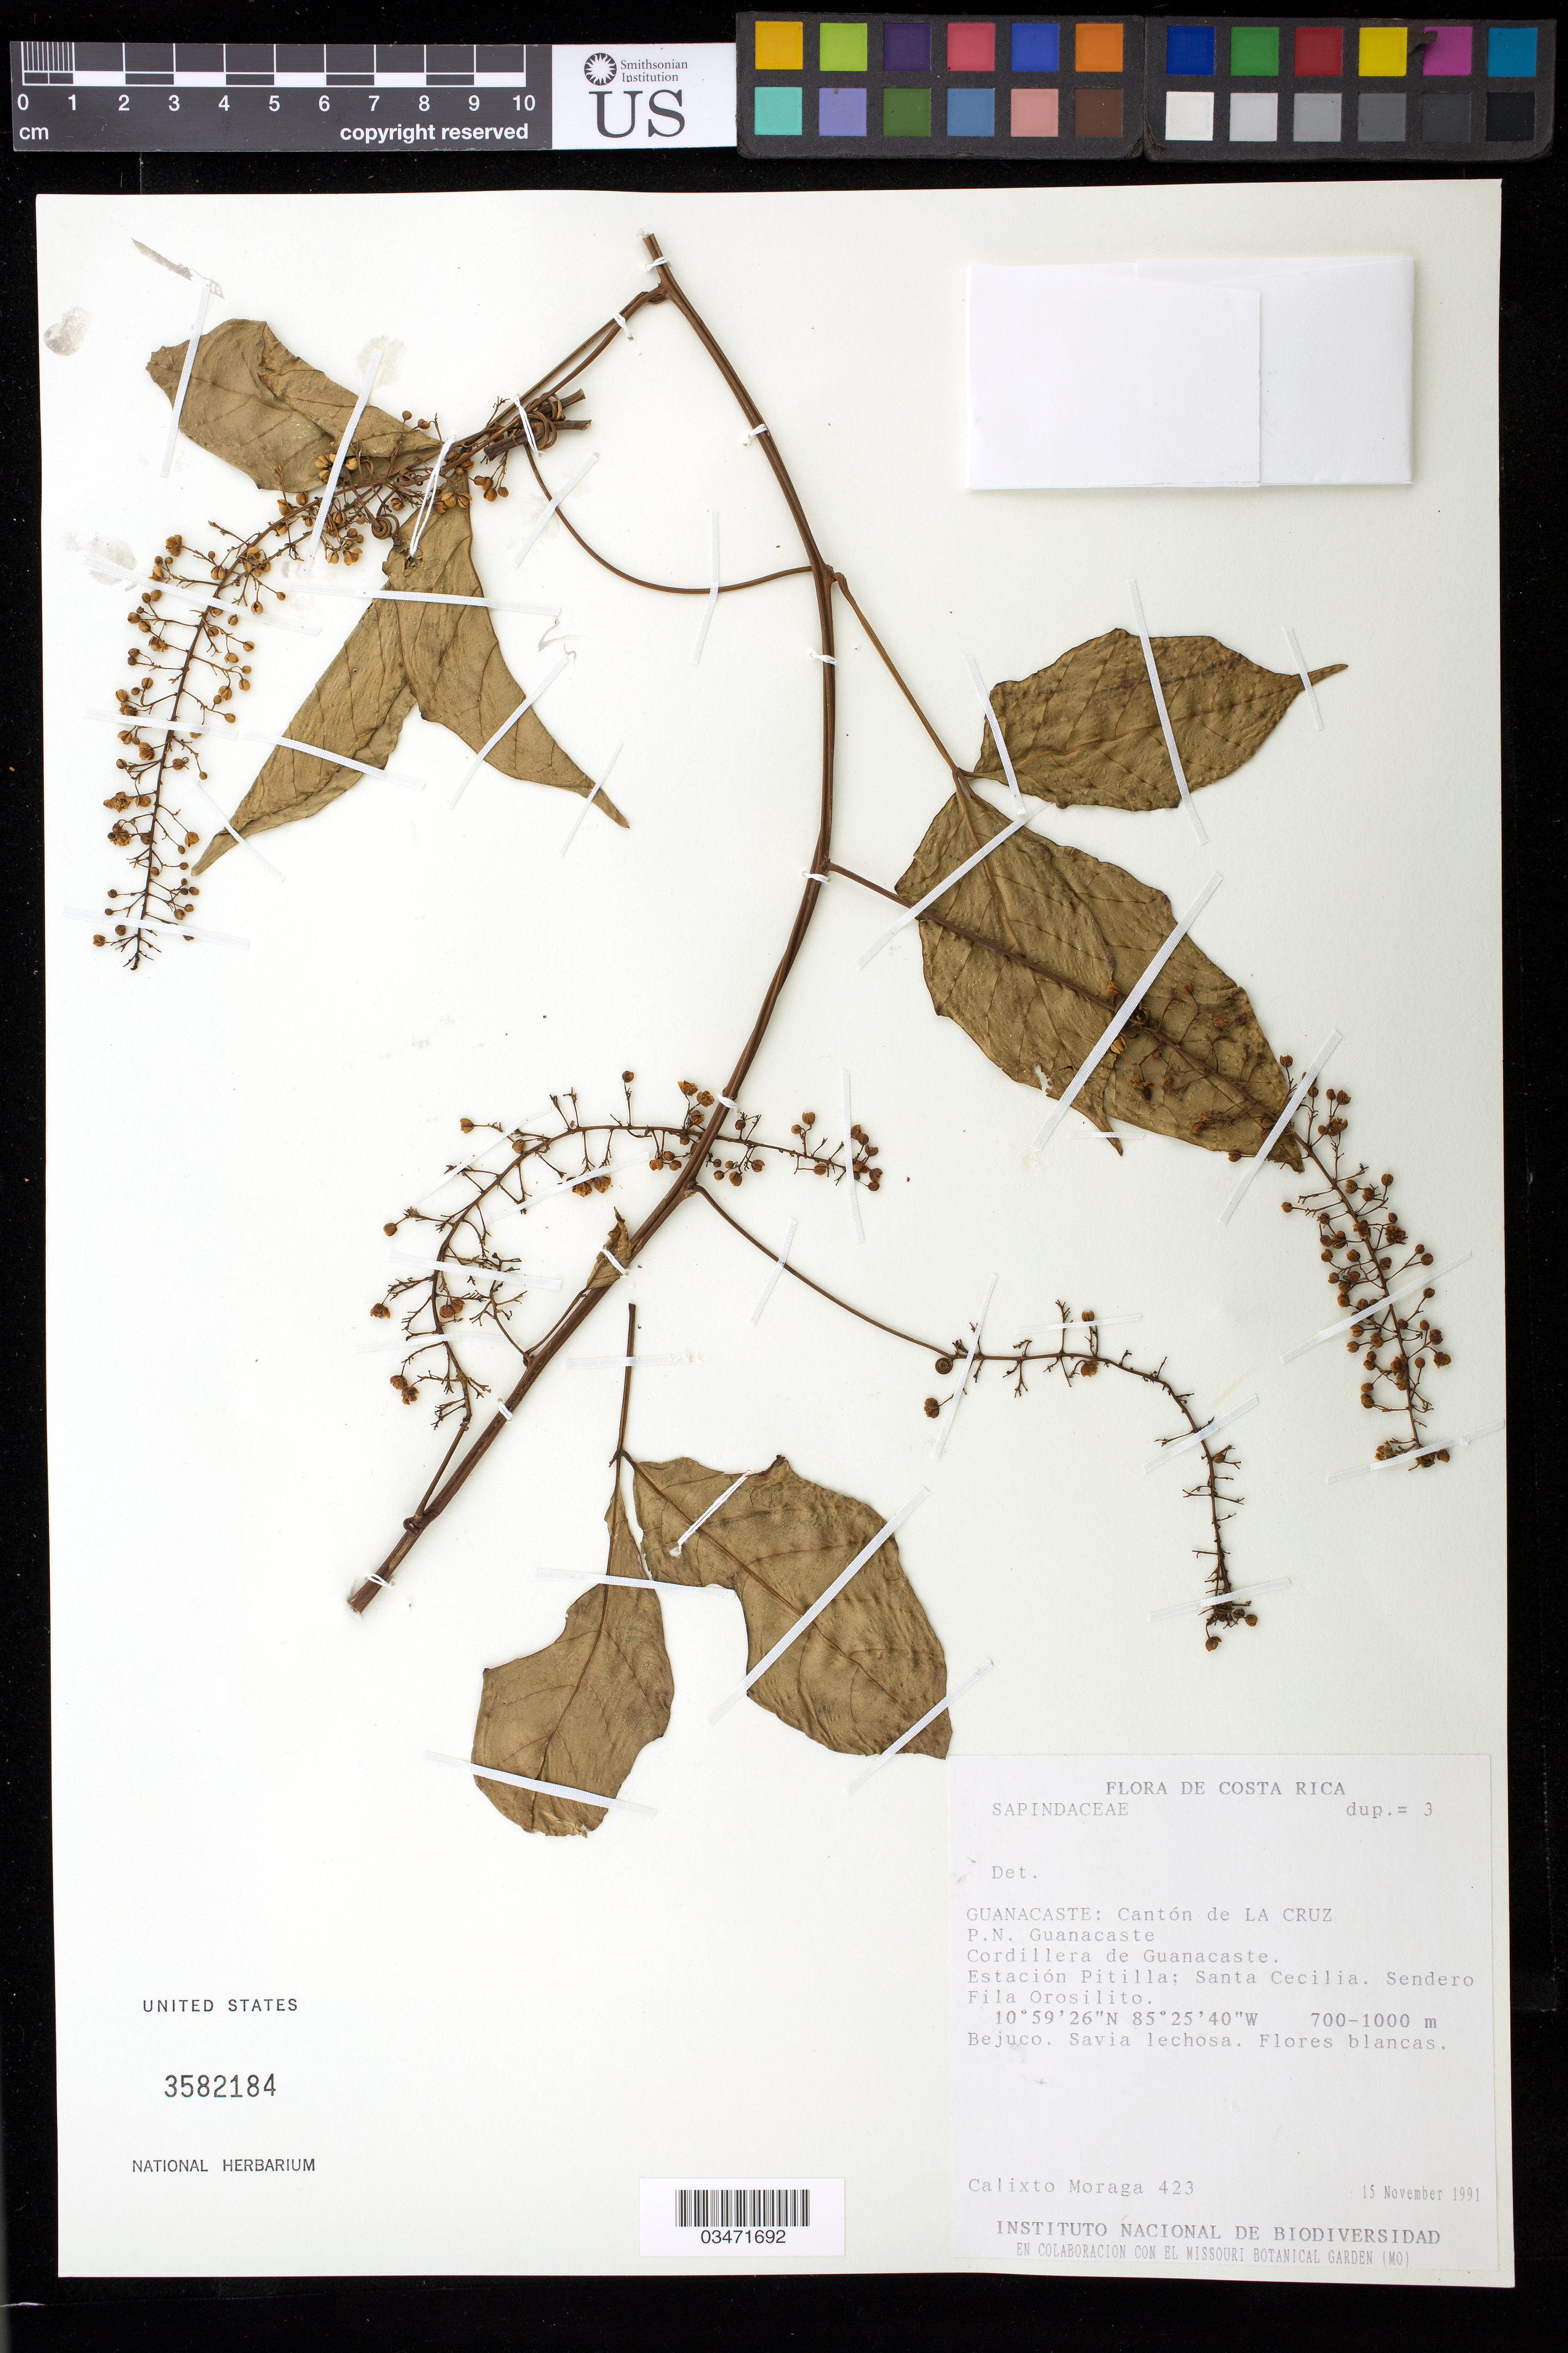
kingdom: Plantae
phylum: Tracheophyta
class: Magnoliopsida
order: Sapindales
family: Sapindaceae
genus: Paullinia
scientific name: Paullinia austin-smithii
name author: Standl.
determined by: Acevedo-Rodriguez, P., (US), Smithsonian Institution - National Museum of Natural History (UNITED STATES)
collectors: C. Moraga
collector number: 423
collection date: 1991-11-15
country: Costa Rica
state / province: Guanacaste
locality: Cantón de La Cruz. P.N. Guanacaste. Cordillera de Guanacaste. Estación Pitilla; Santa Cecilia. Sendero Fila Orosilito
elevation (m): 700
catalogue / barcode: US 3582184